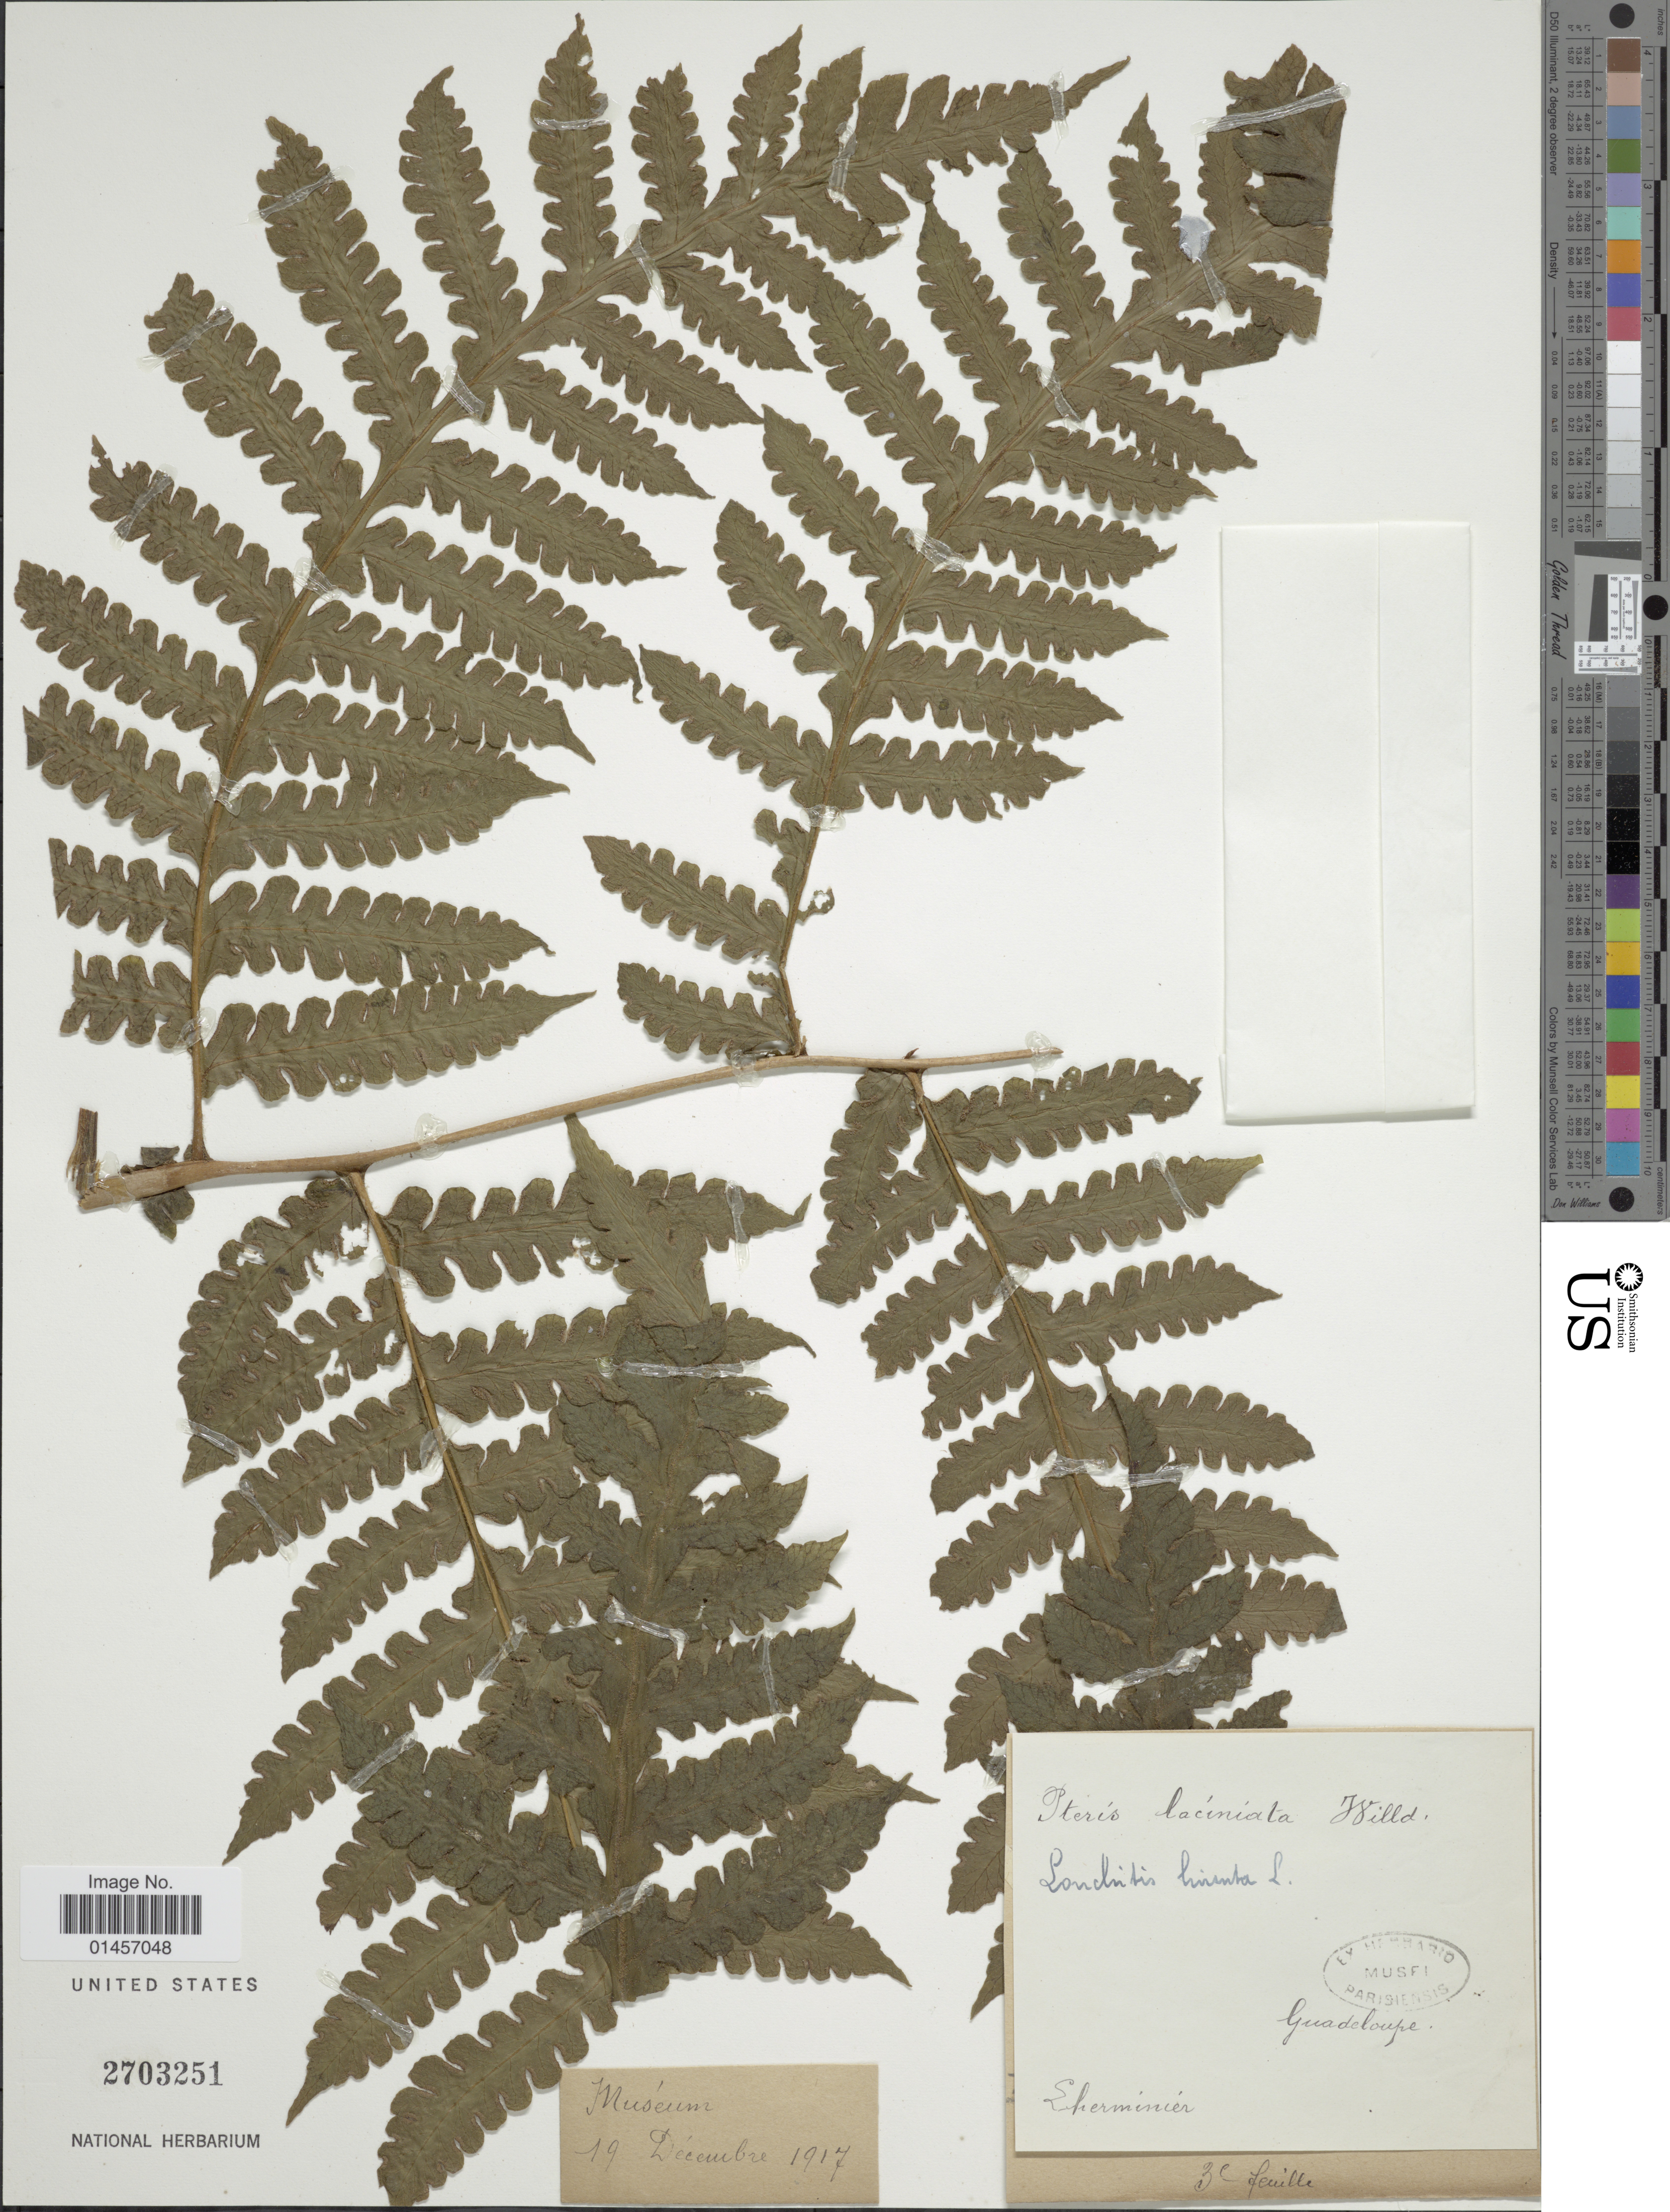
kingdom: Plantae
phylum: Tracheophyta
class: Polypodiopsida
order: Polypodiales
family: Lonchitidaceae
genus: Lonchitis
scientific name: Lonchitis hirsuta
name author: L.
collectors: F. L'Herminier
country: Guadeloupe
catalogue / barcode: US 2703251